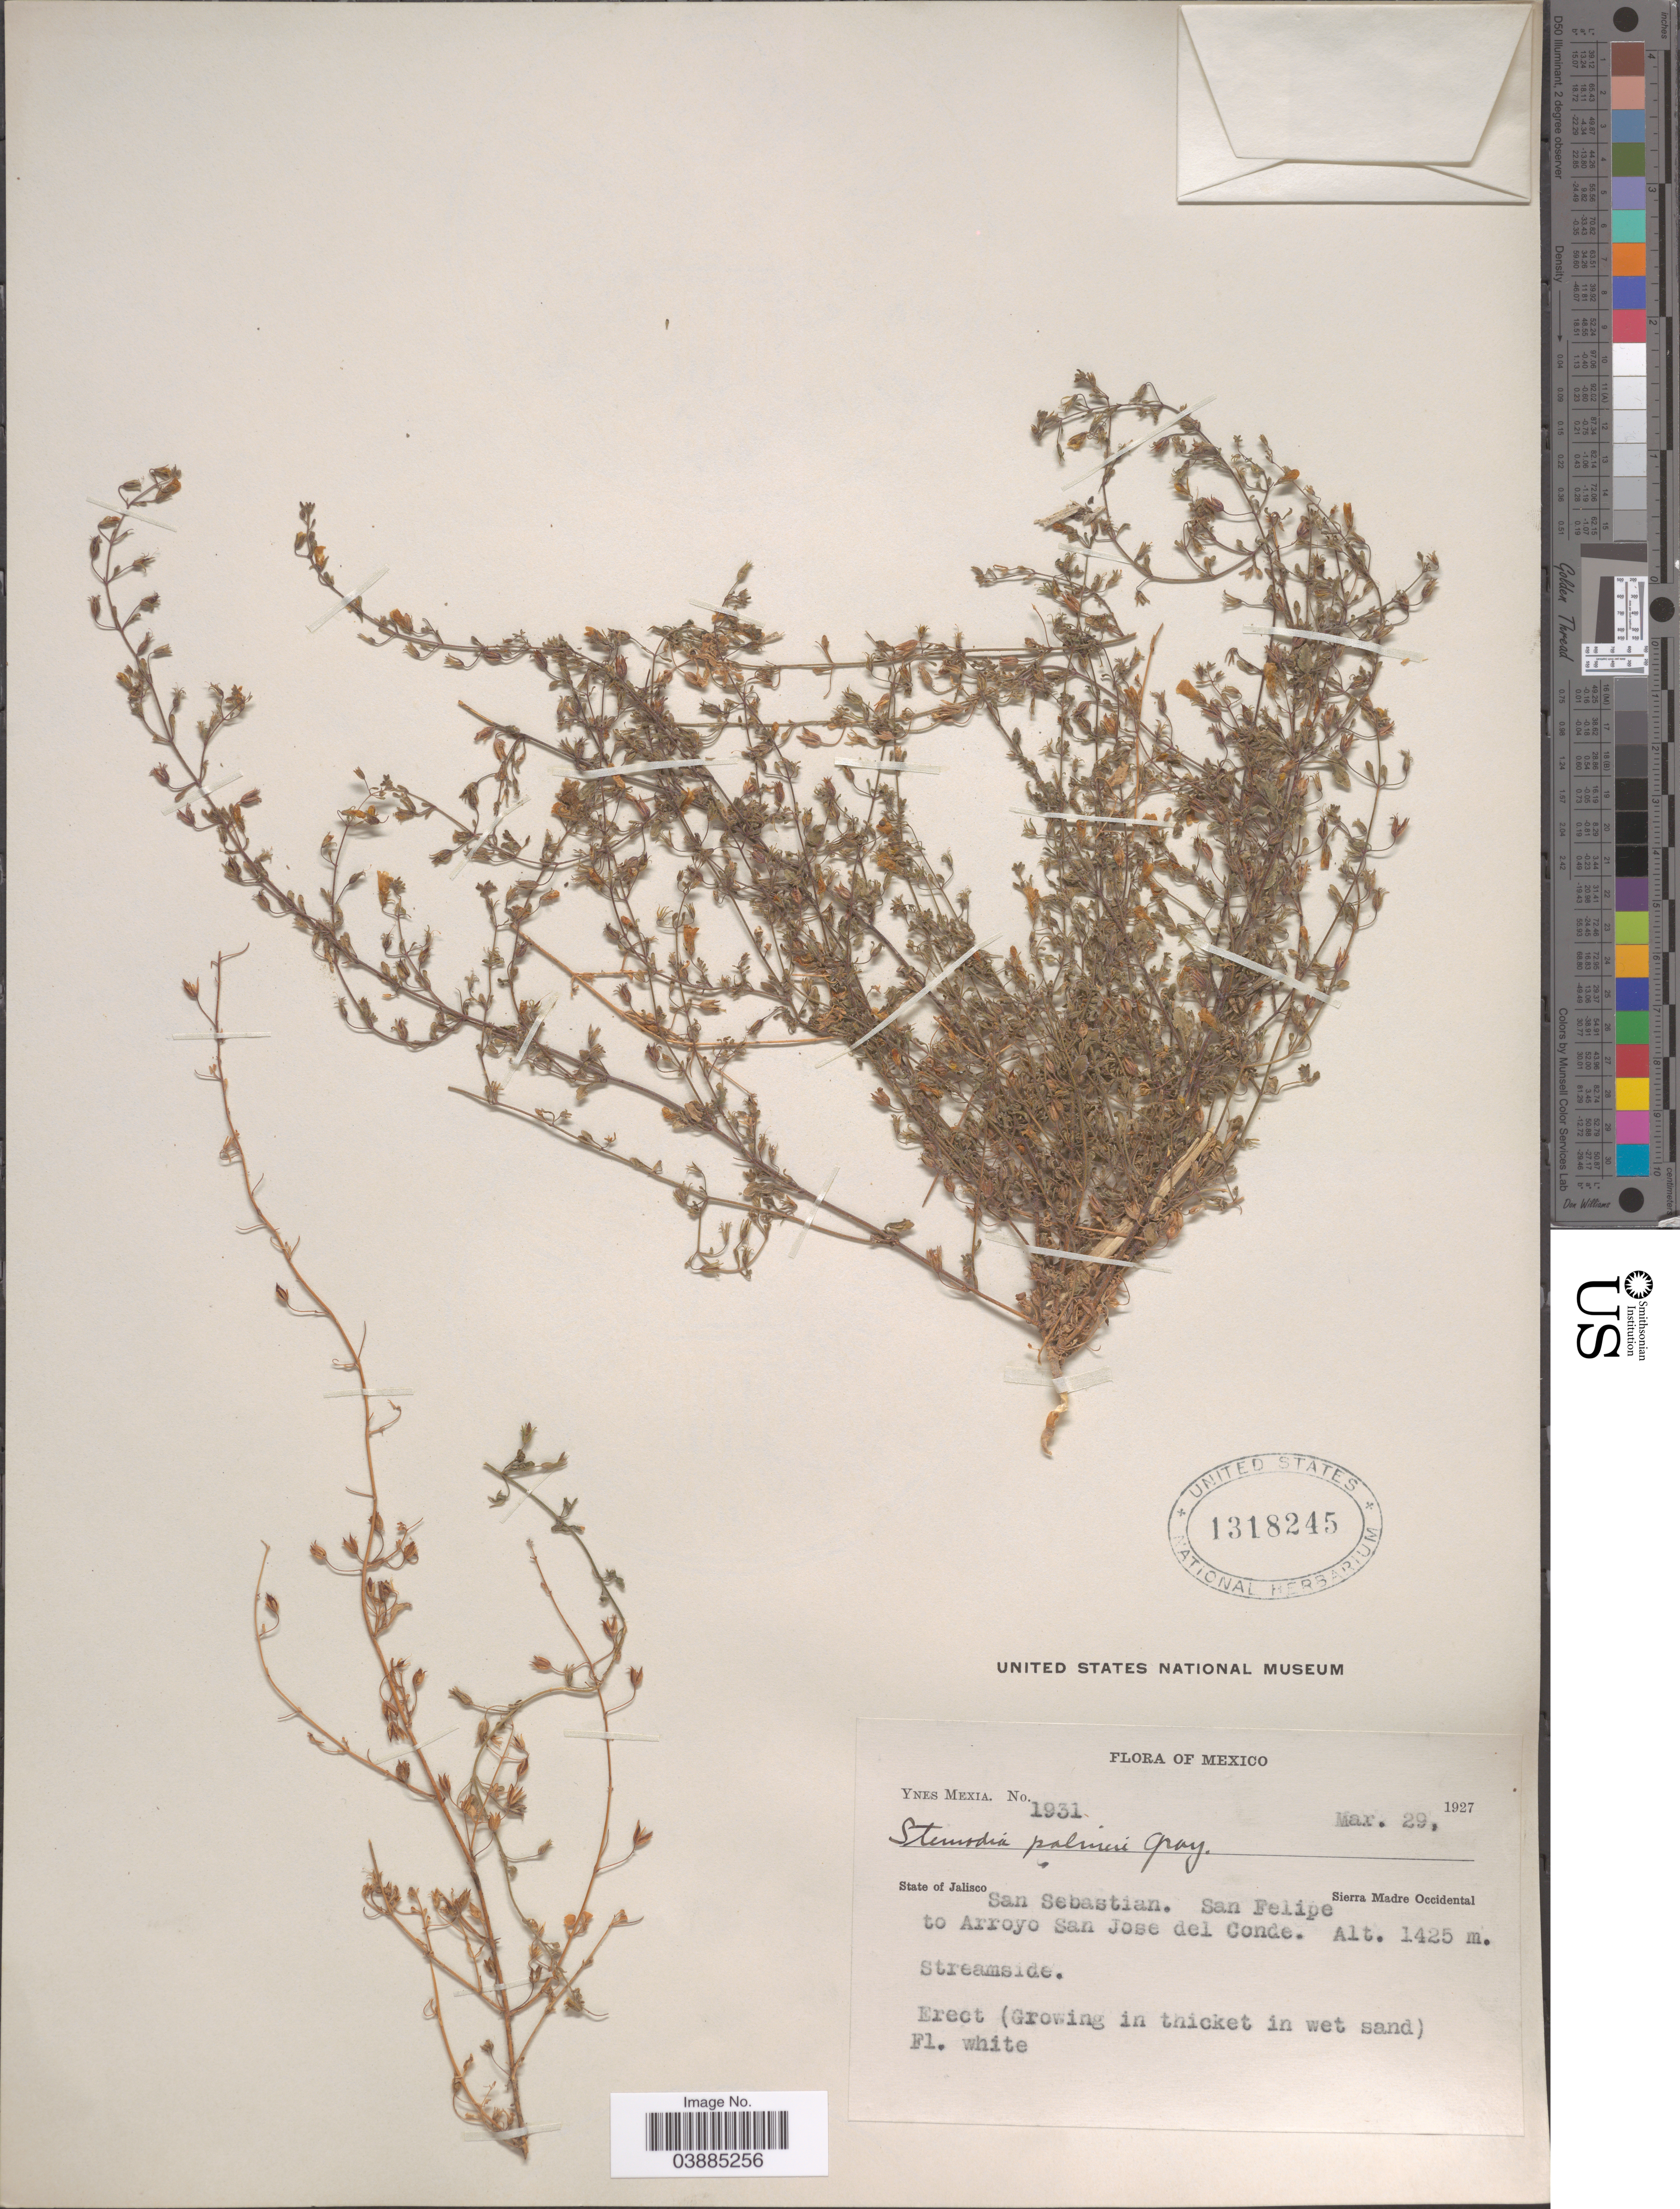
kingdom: Plantae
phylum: Tracheophyta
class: Magnoliopsida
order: Lamiales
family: Plantaginaceae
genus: Stemodia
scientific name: Stemodia parviflora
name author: W.T. Aiton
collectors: Y. Mexia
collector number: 1931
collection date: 1927-03-29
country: Mexico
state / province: Jalisco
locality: Sierra Madre Occidental. San Sebastian. San Felipe to Arroyo San Jose del Conde.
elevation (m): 1425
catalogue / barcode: US 1318245